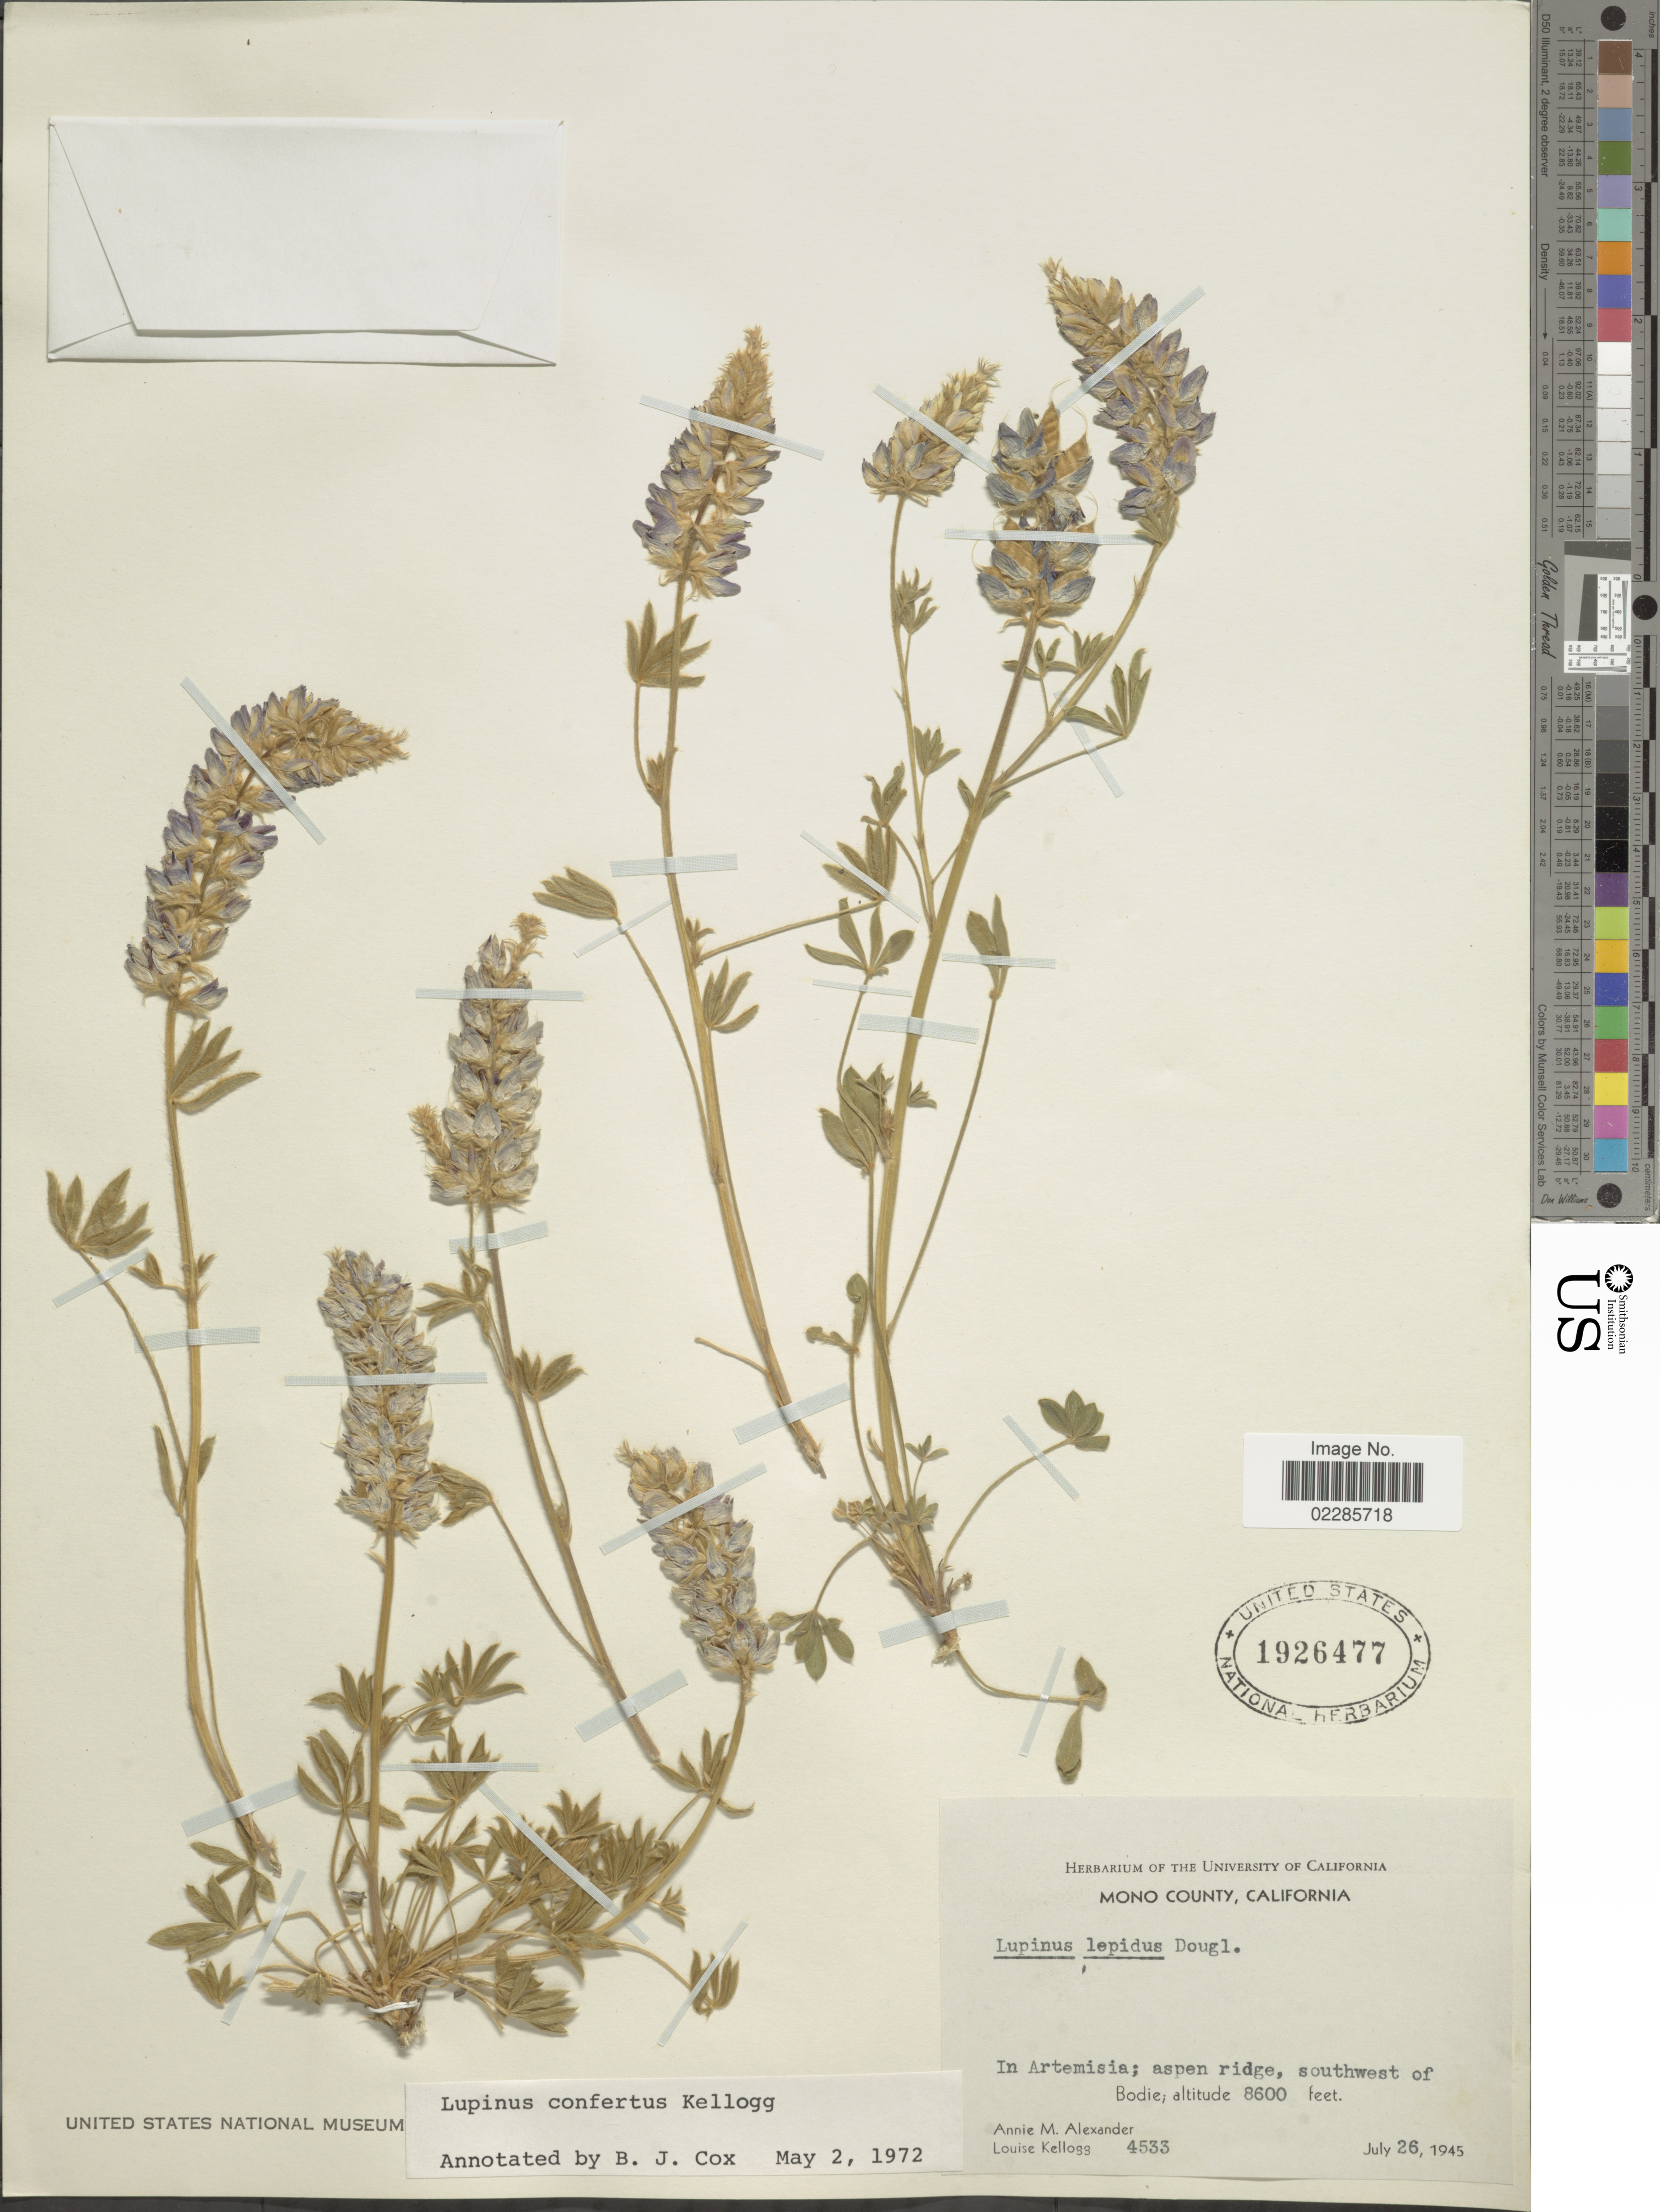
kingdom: Plantae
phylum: Tracheophyta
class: Magnoliopsida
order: Fabales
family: Fabaceae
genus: Lupinus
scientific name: Lupinus confertus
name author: Kellogg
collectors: A. M. Alexander & L. Kellogg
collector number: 4533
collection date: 1945-07-26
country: United States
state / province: California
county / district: Mono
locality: Mono County, In Artemisia; aspen ridge, southwest of Bodie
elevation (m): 2621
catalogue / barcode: US 1926477